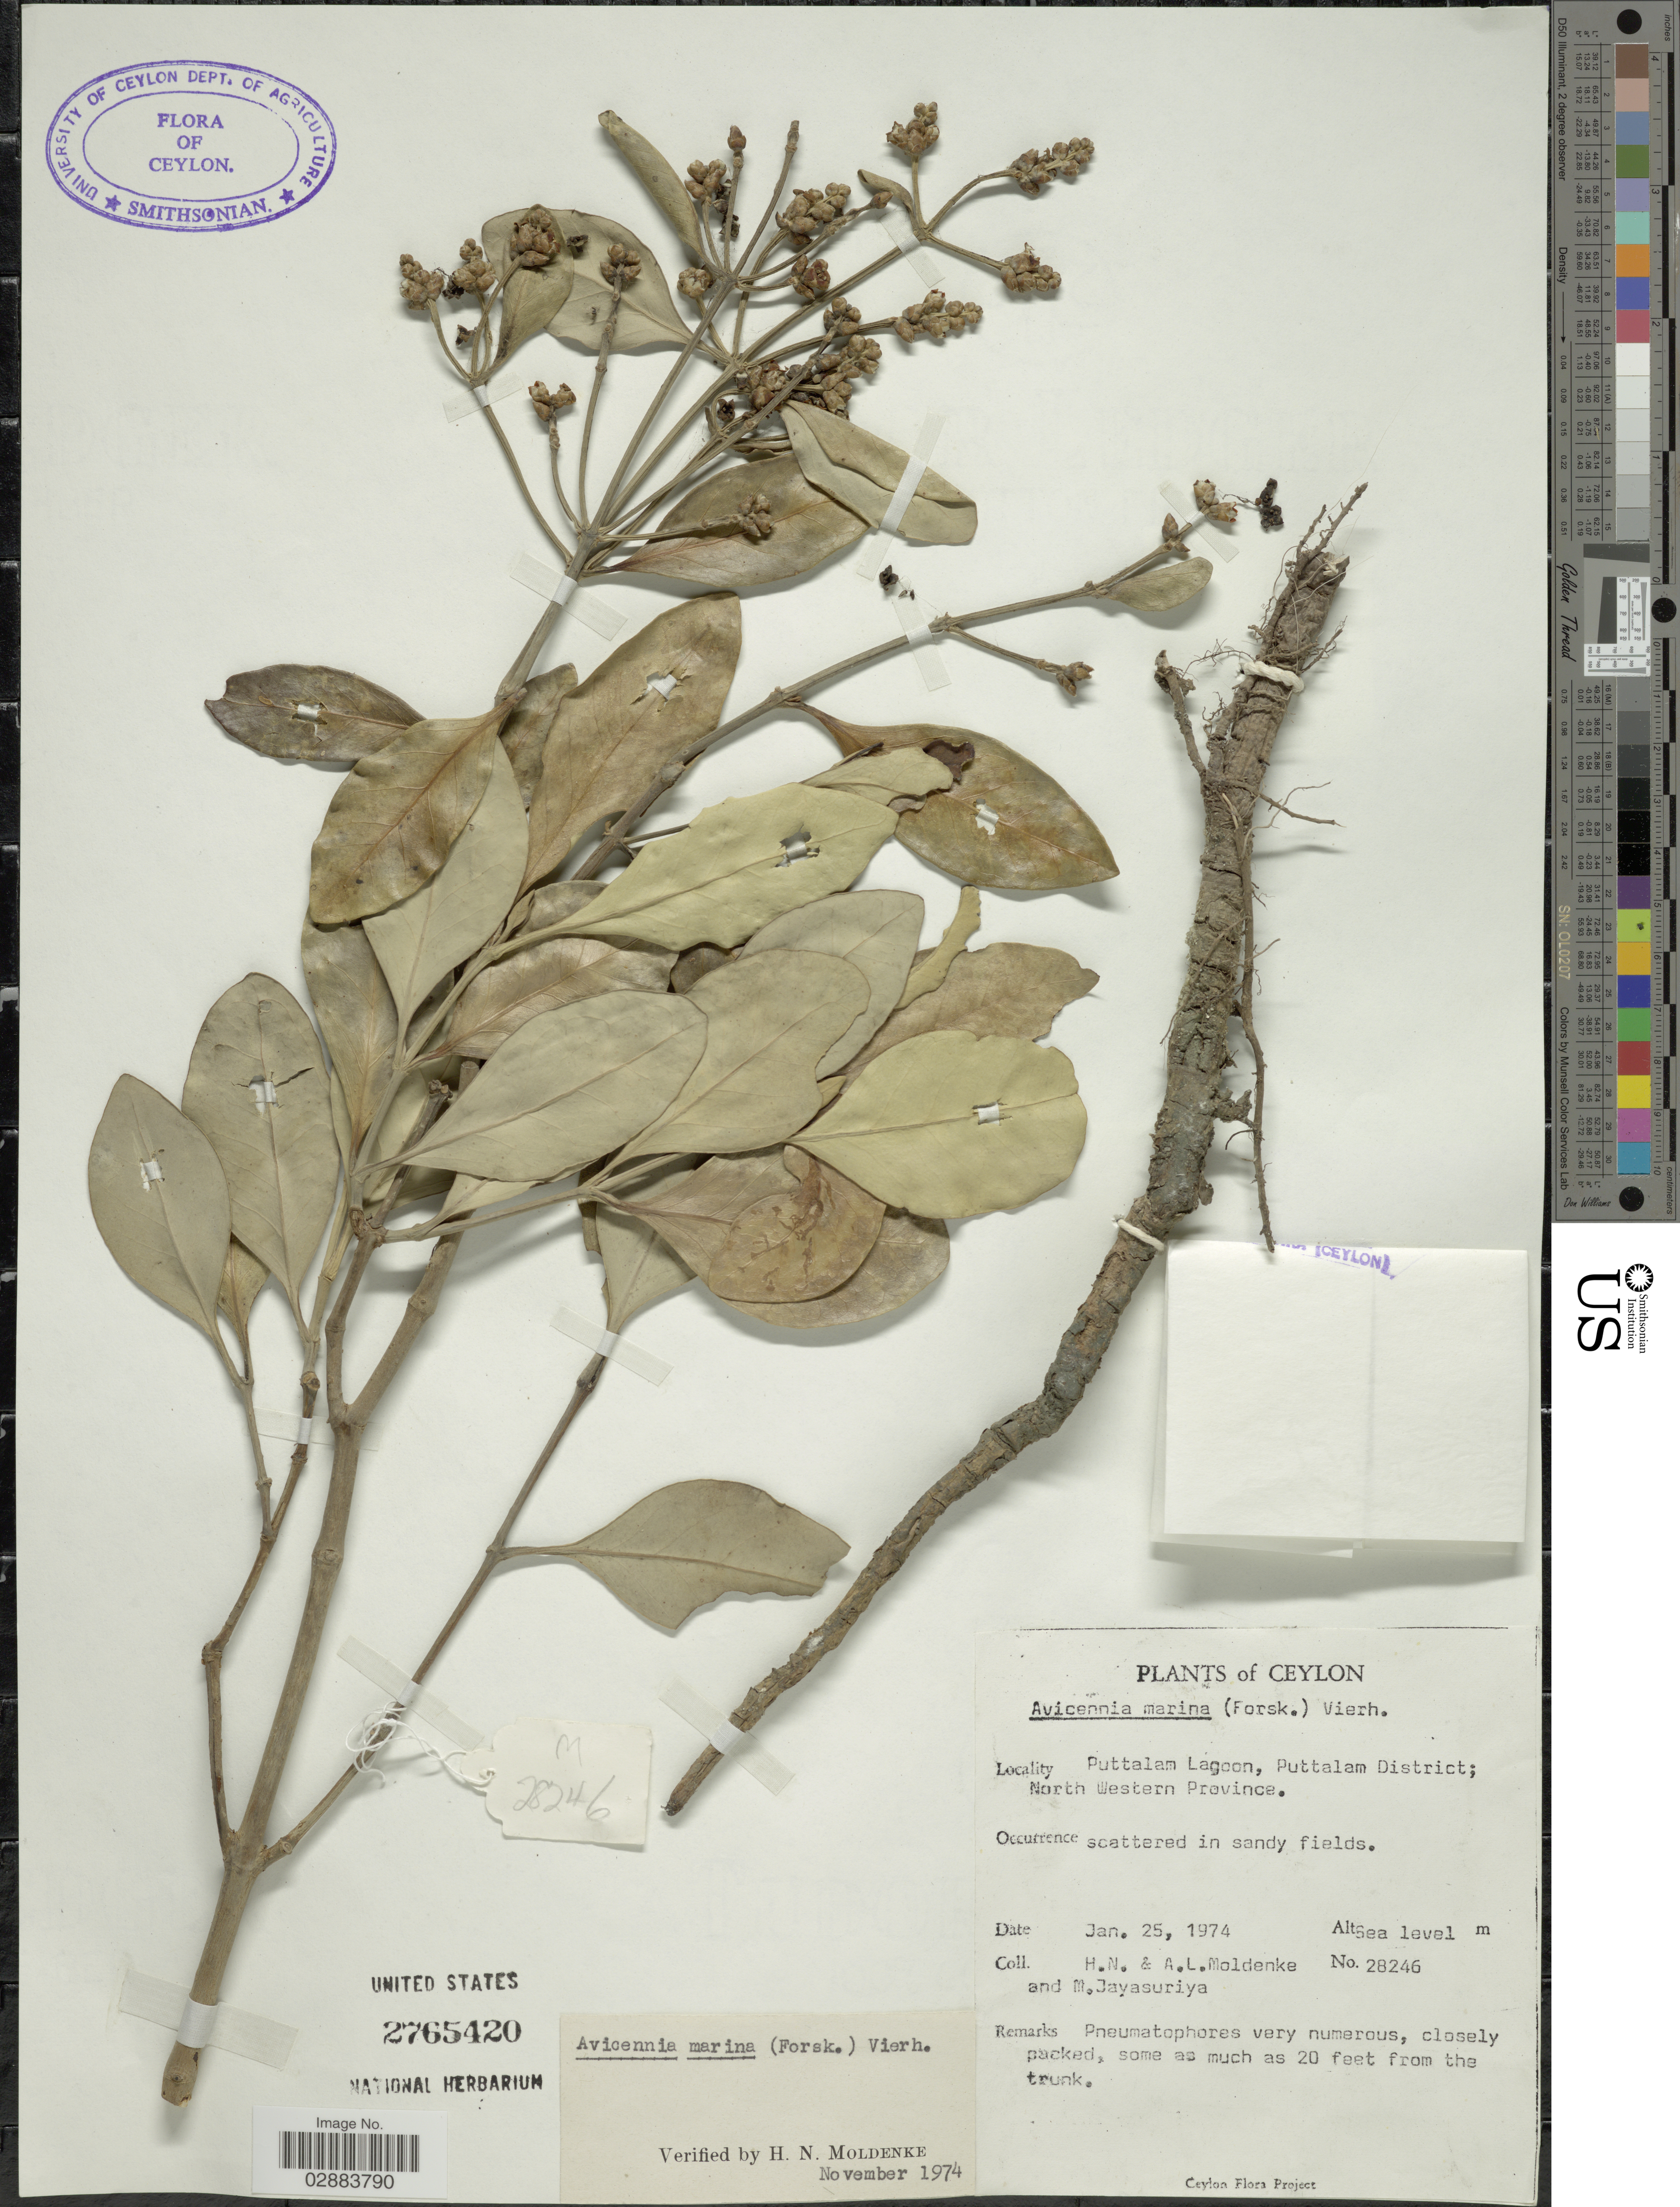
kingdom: Plantae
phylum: Tracheophyta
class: Magnoliopsida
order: Lamiales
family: Acanthaceae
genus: Avicennia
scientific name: Avicennia marina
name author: (Forssk.) Vierh.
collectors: H. N. Moldenke, A. L. Moldenke & M. Jayasuriya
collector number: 28246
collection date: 1974-01-25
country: Sri Lanka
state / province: North Western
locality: Ceylon. Puttalam Lagoon, Puttalam District.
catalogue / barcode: US 2765420